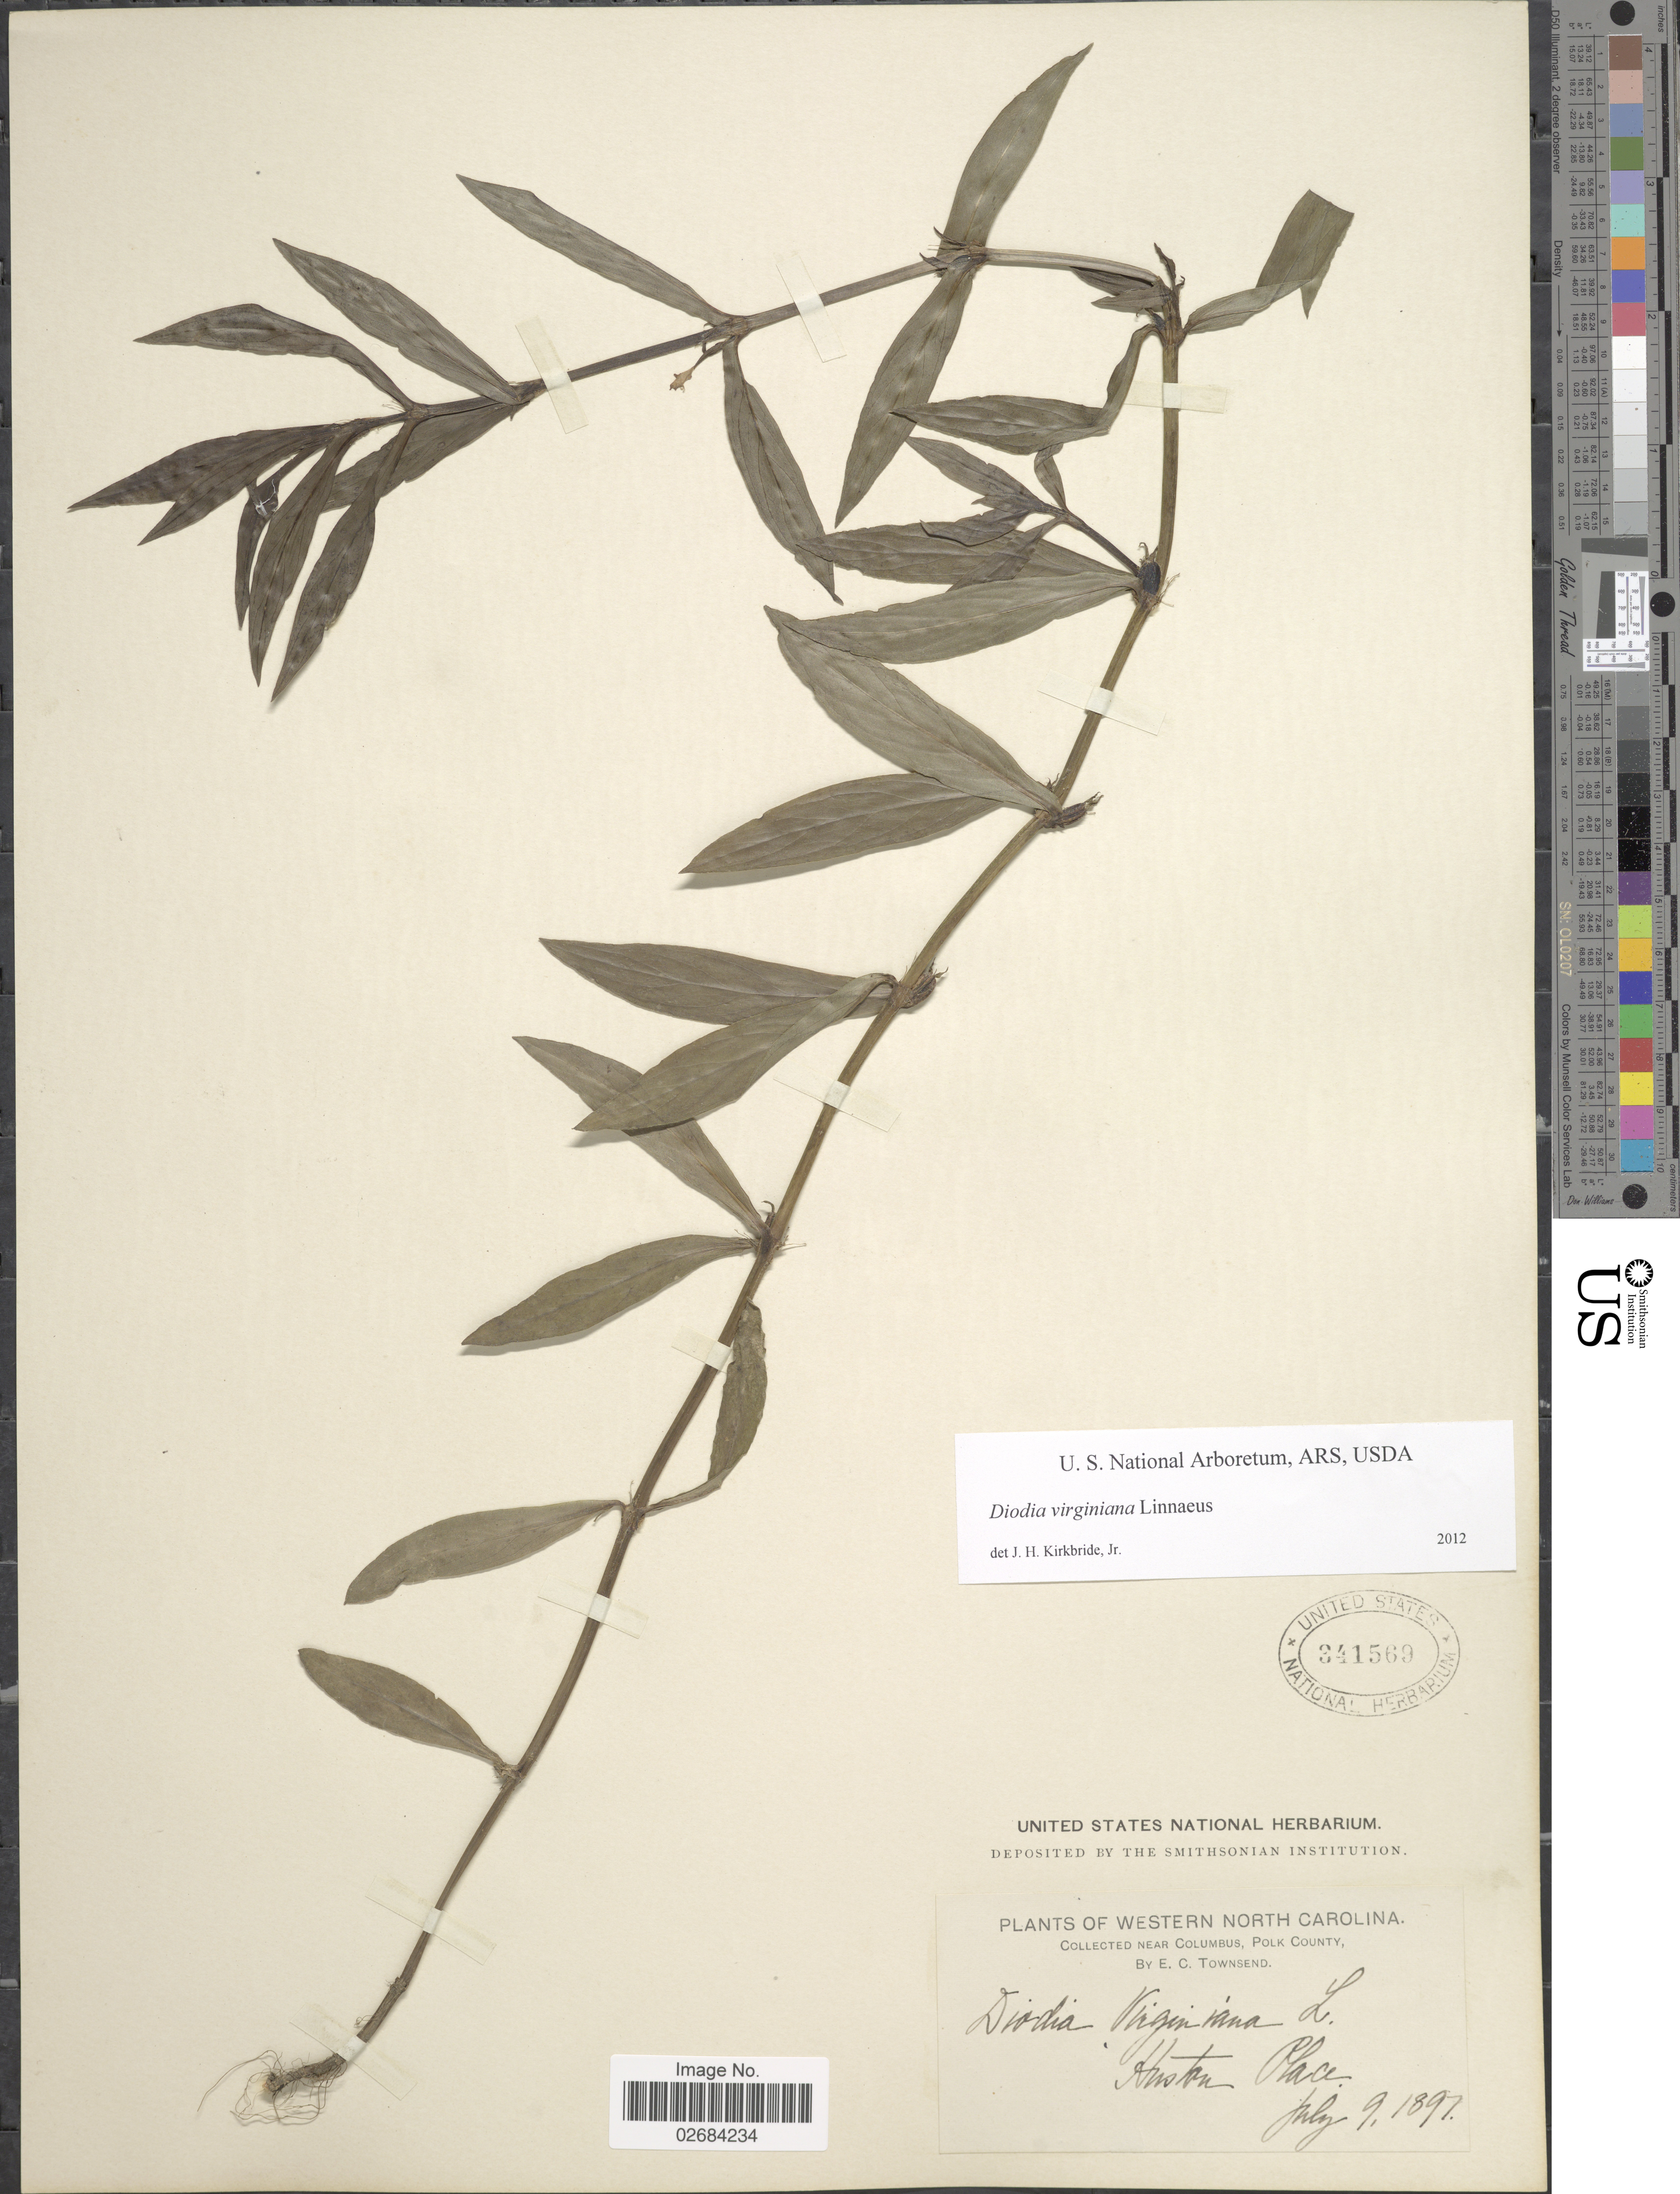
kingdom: Plantae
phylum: Tracheophyta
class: Magnoliopsida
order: Gentianales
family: Rubiaceae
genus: Diodia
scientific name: Diodia virginiana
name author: L.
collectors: E. C. Townsend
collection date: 1897-07-09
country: United States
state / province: North Carolina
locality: Western North Carolina. Near Columbus, Polk County, Huston Place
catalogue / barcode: US 341569